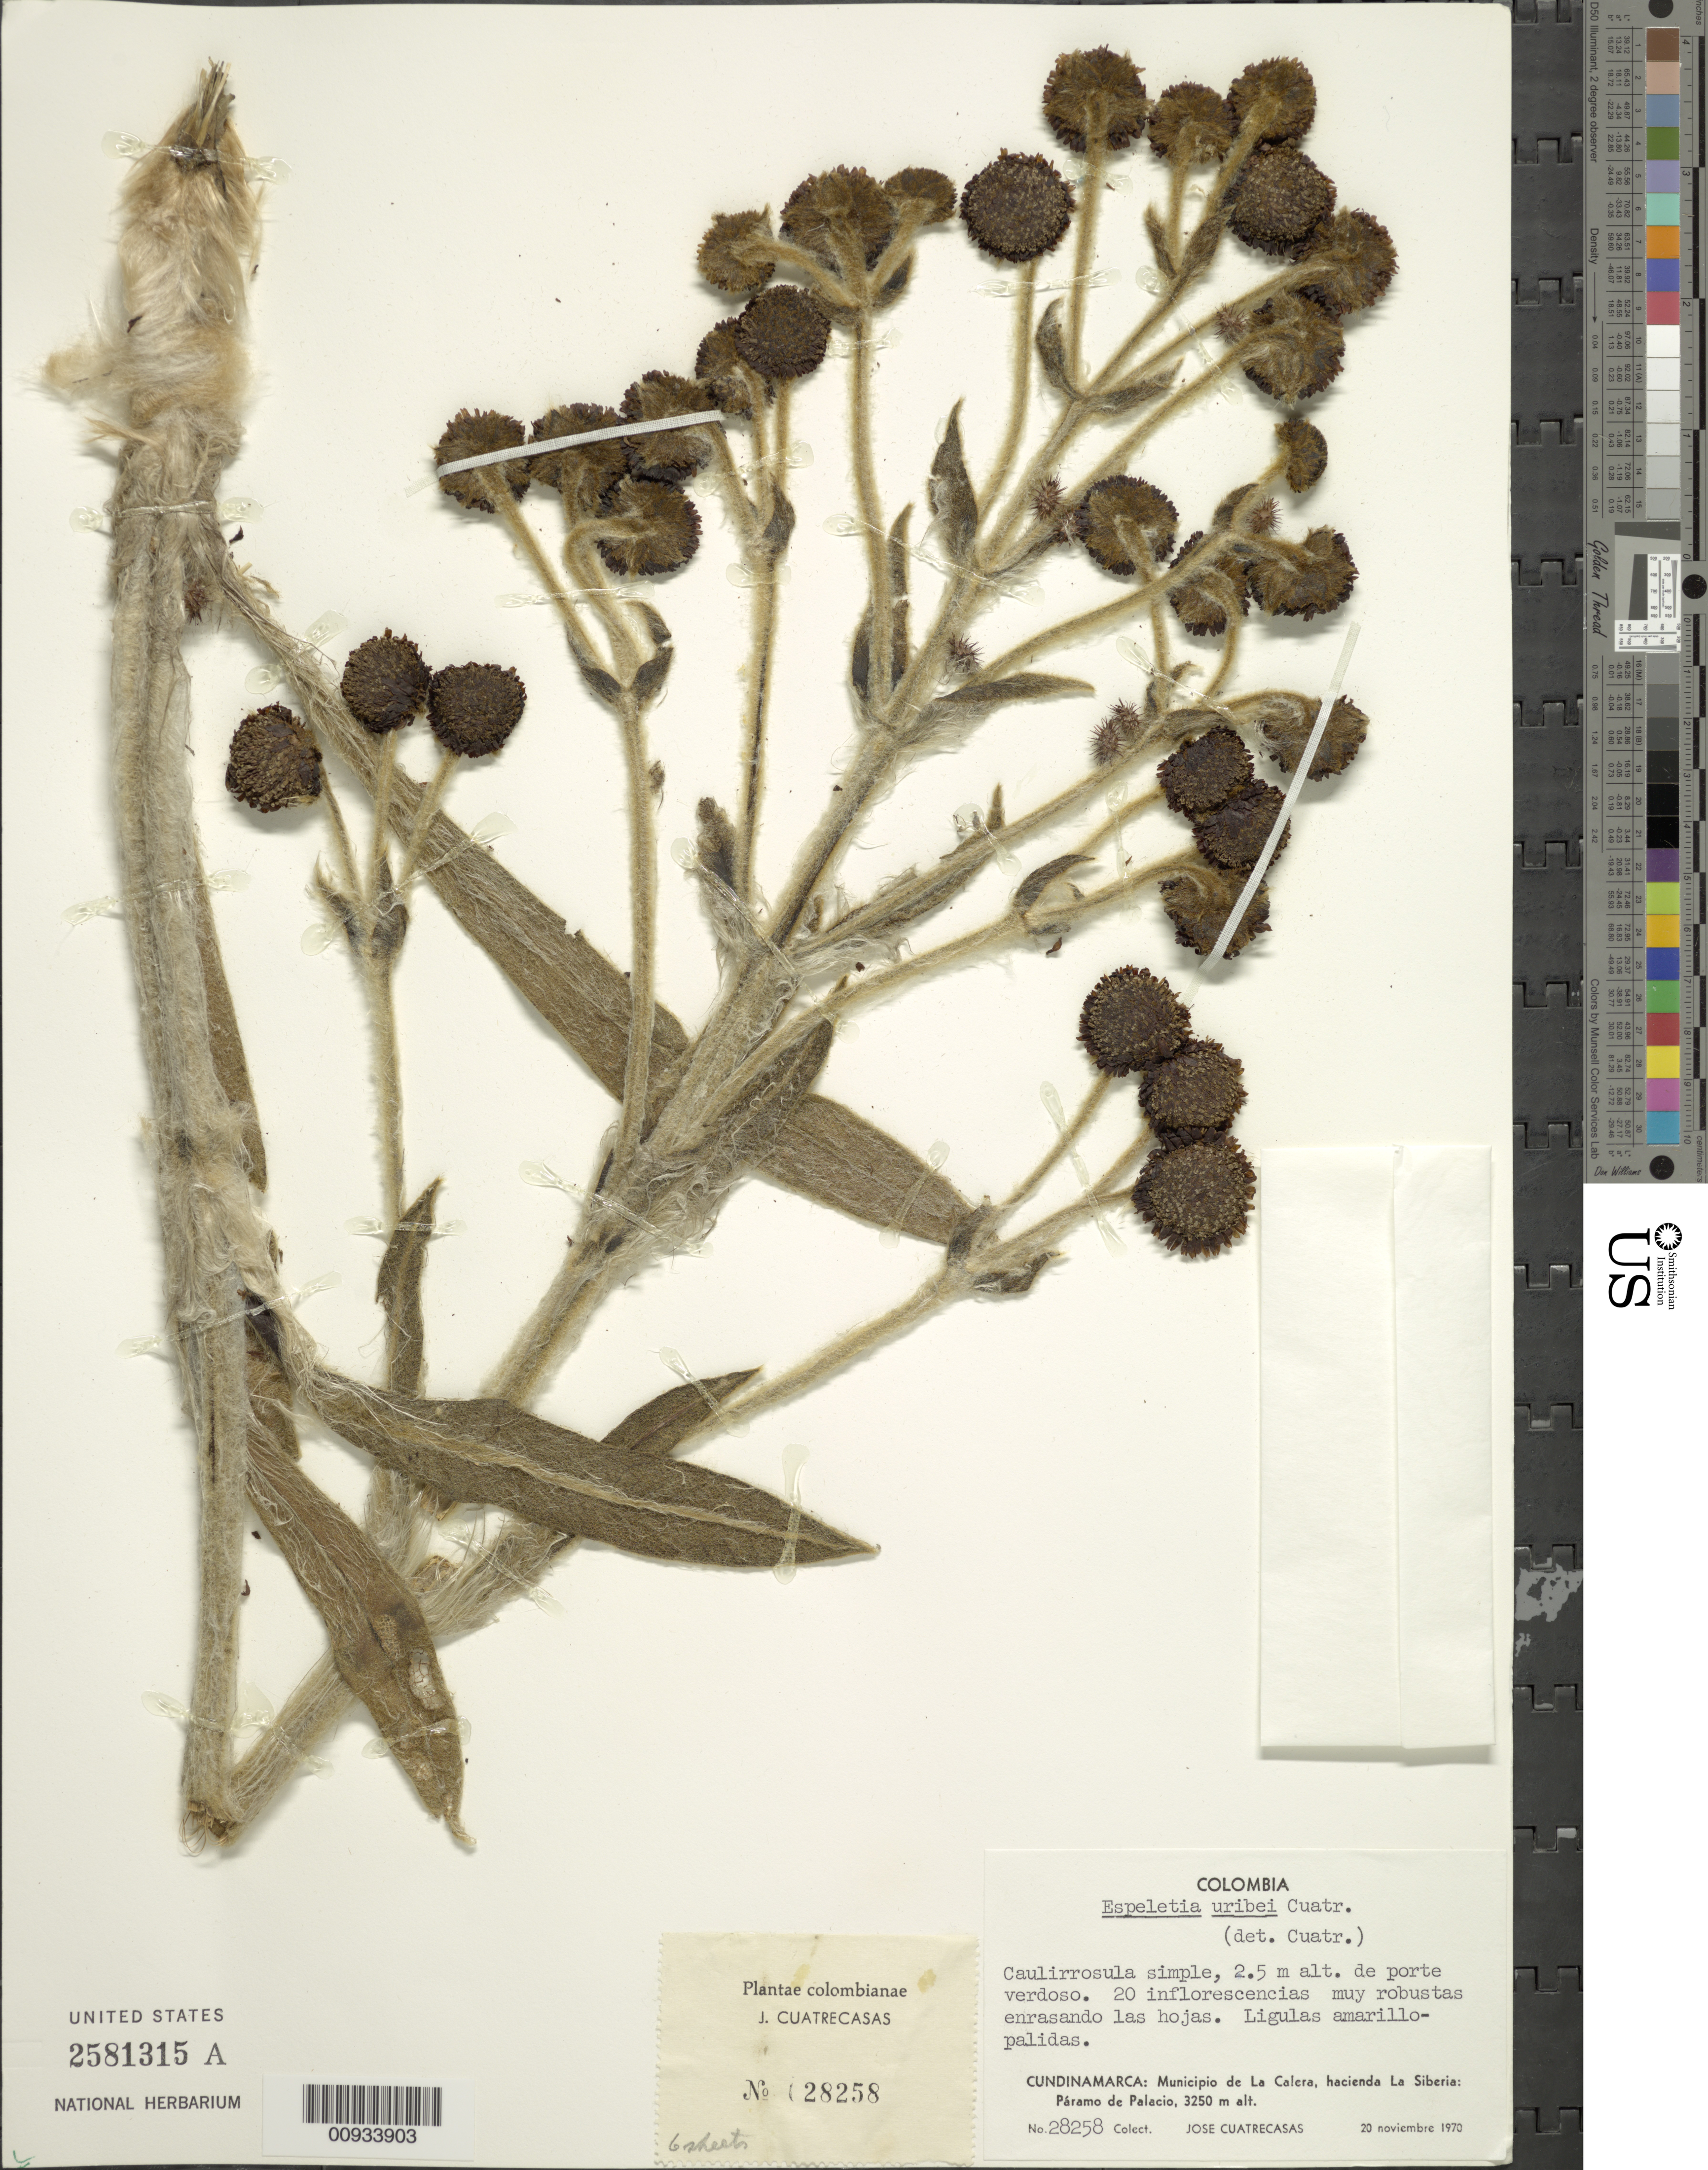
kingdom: Plantae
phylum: Tracheophyta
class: Magnoliopsida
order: Asterales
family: Asteraceae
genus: Espeletia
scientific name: Espeletia uribei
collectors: J. Cuatrecasas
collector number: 28258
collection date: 1970-11-20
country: Colombia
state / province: Cundinamarca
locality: Municipio de La Calera, hacienda La Siberia, Paramo de Palacio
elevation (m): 3250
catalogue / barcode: US 2581315A